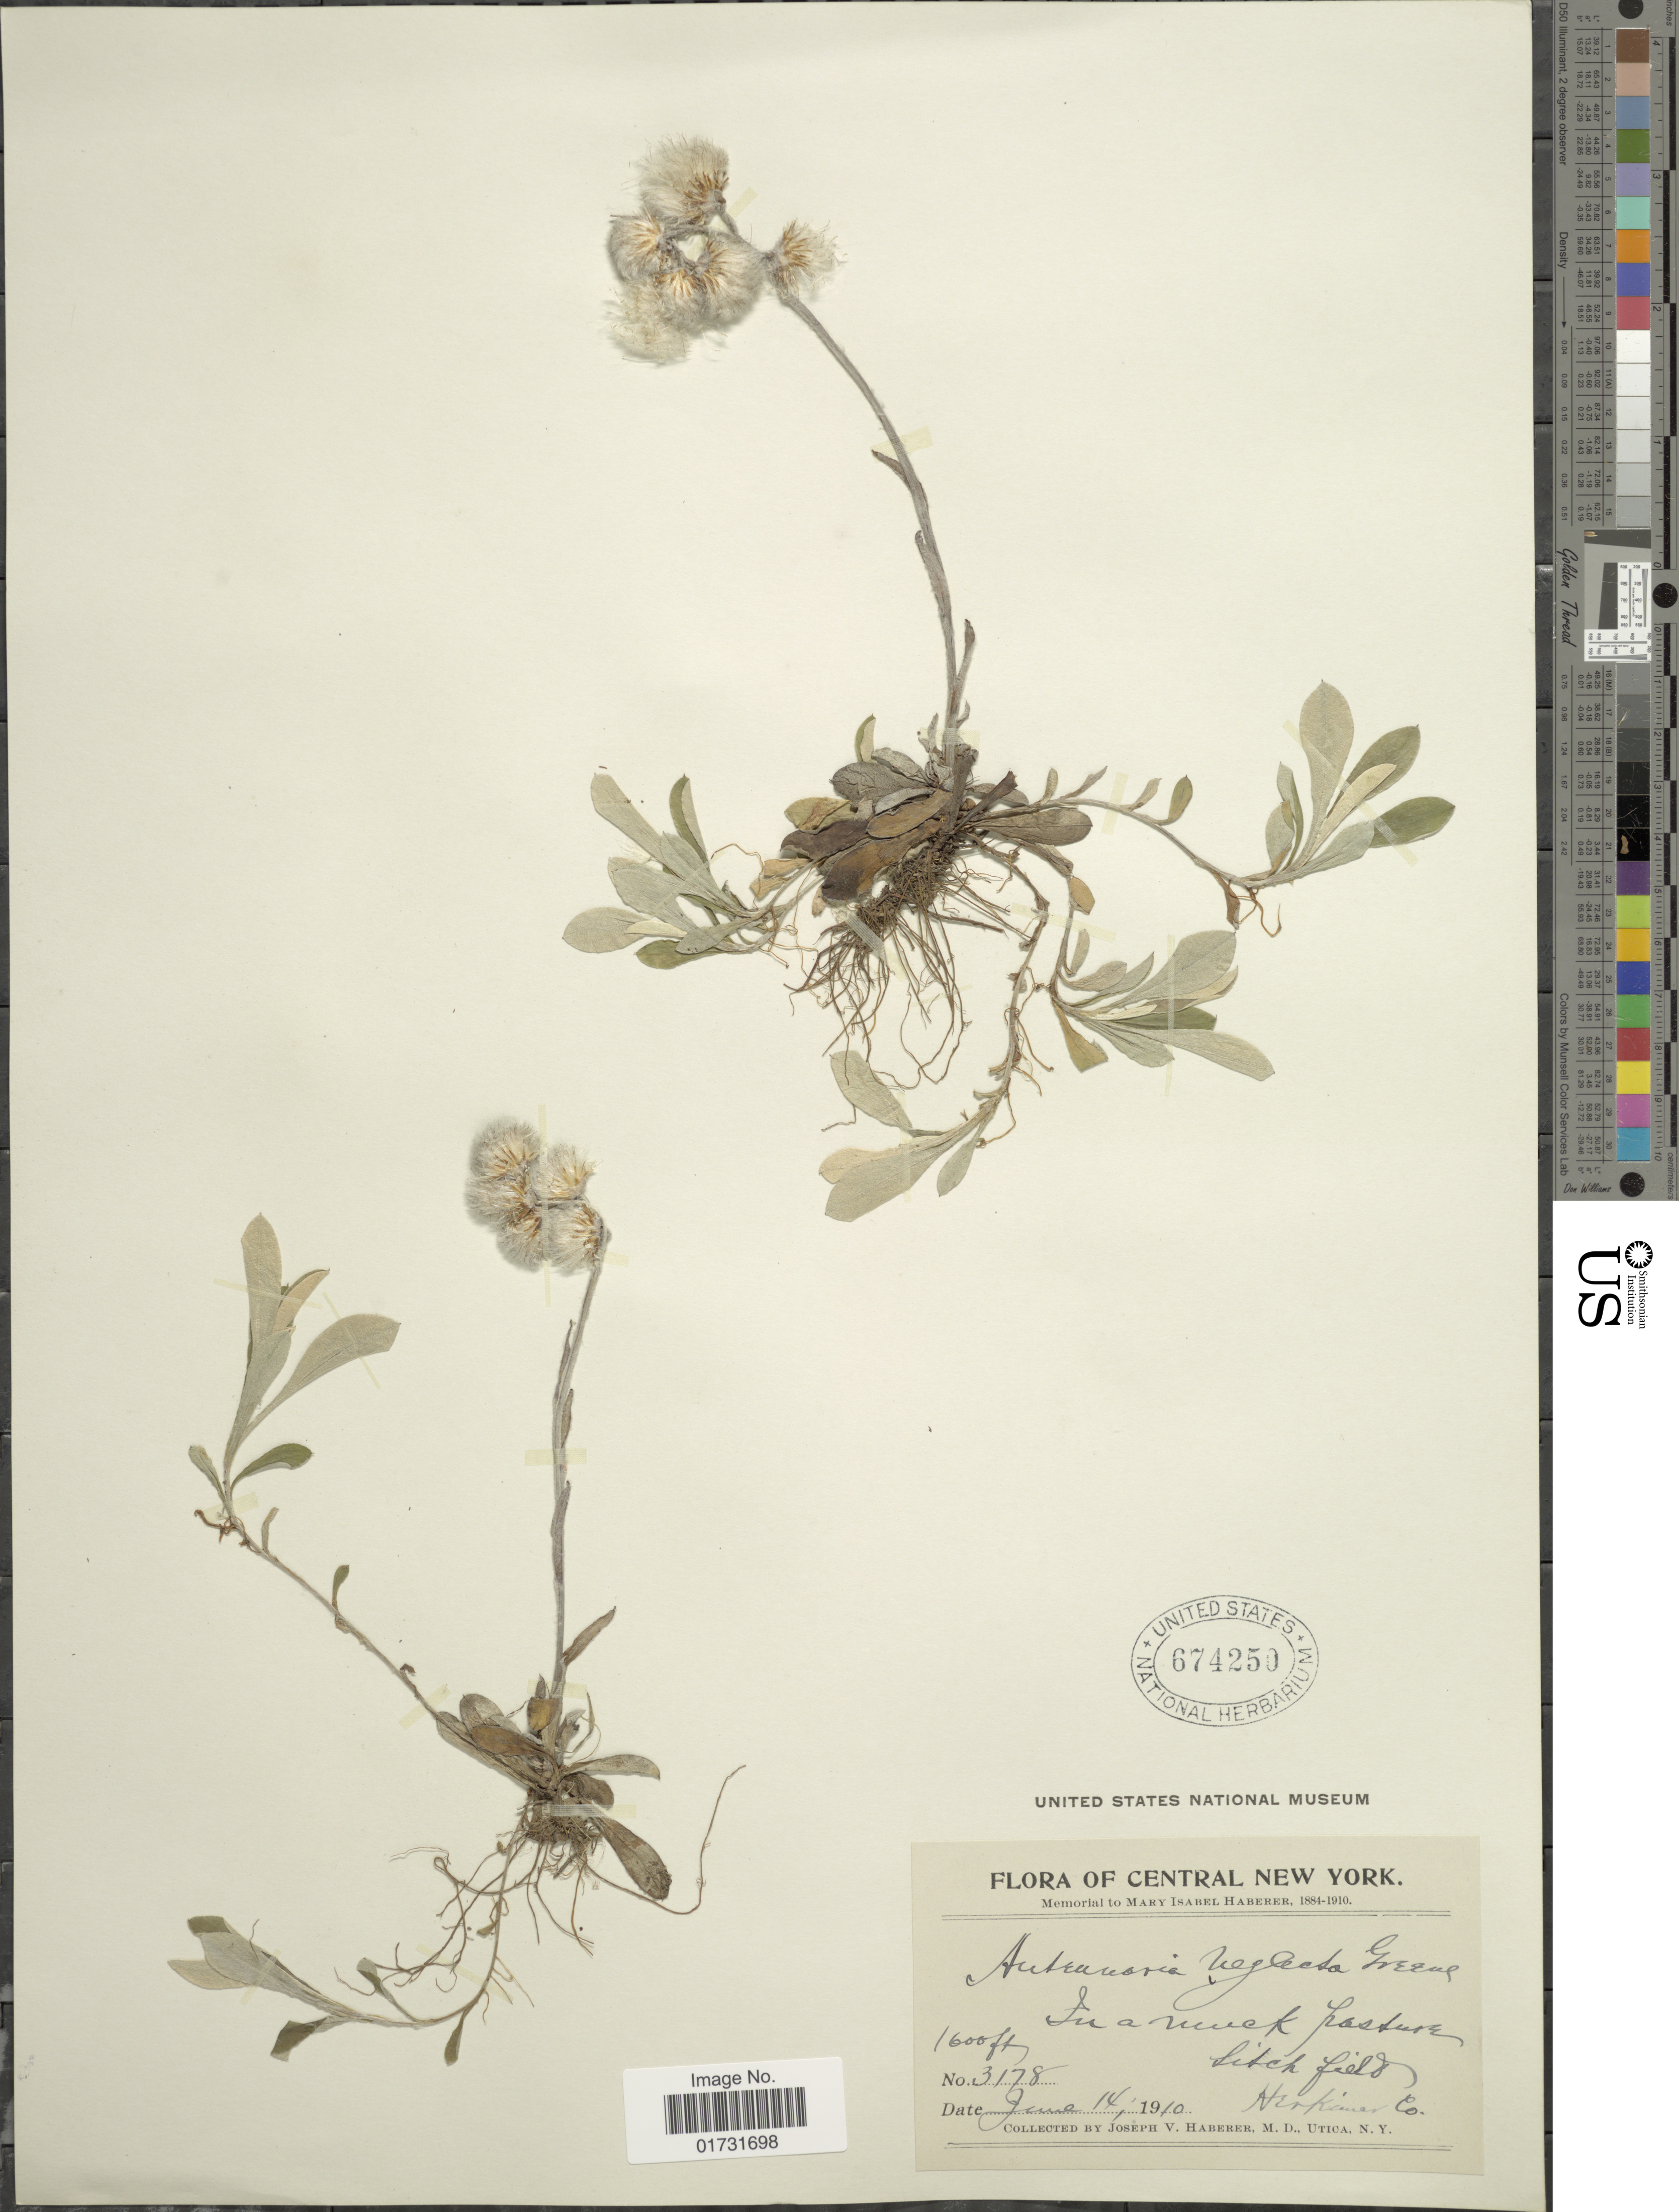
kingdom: Plantae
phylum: Tracheophyta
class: Magnoliopsida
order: Asterales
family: Asteraceae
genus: Antennaria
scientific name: Antennaria neglecta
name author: Greene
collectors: J. V. Haberer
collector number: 3178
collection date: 1910-06-14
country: United States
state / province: New York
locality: Central New York. Sitch field. Herkimer Co.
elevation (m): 488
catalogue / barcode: US 674250